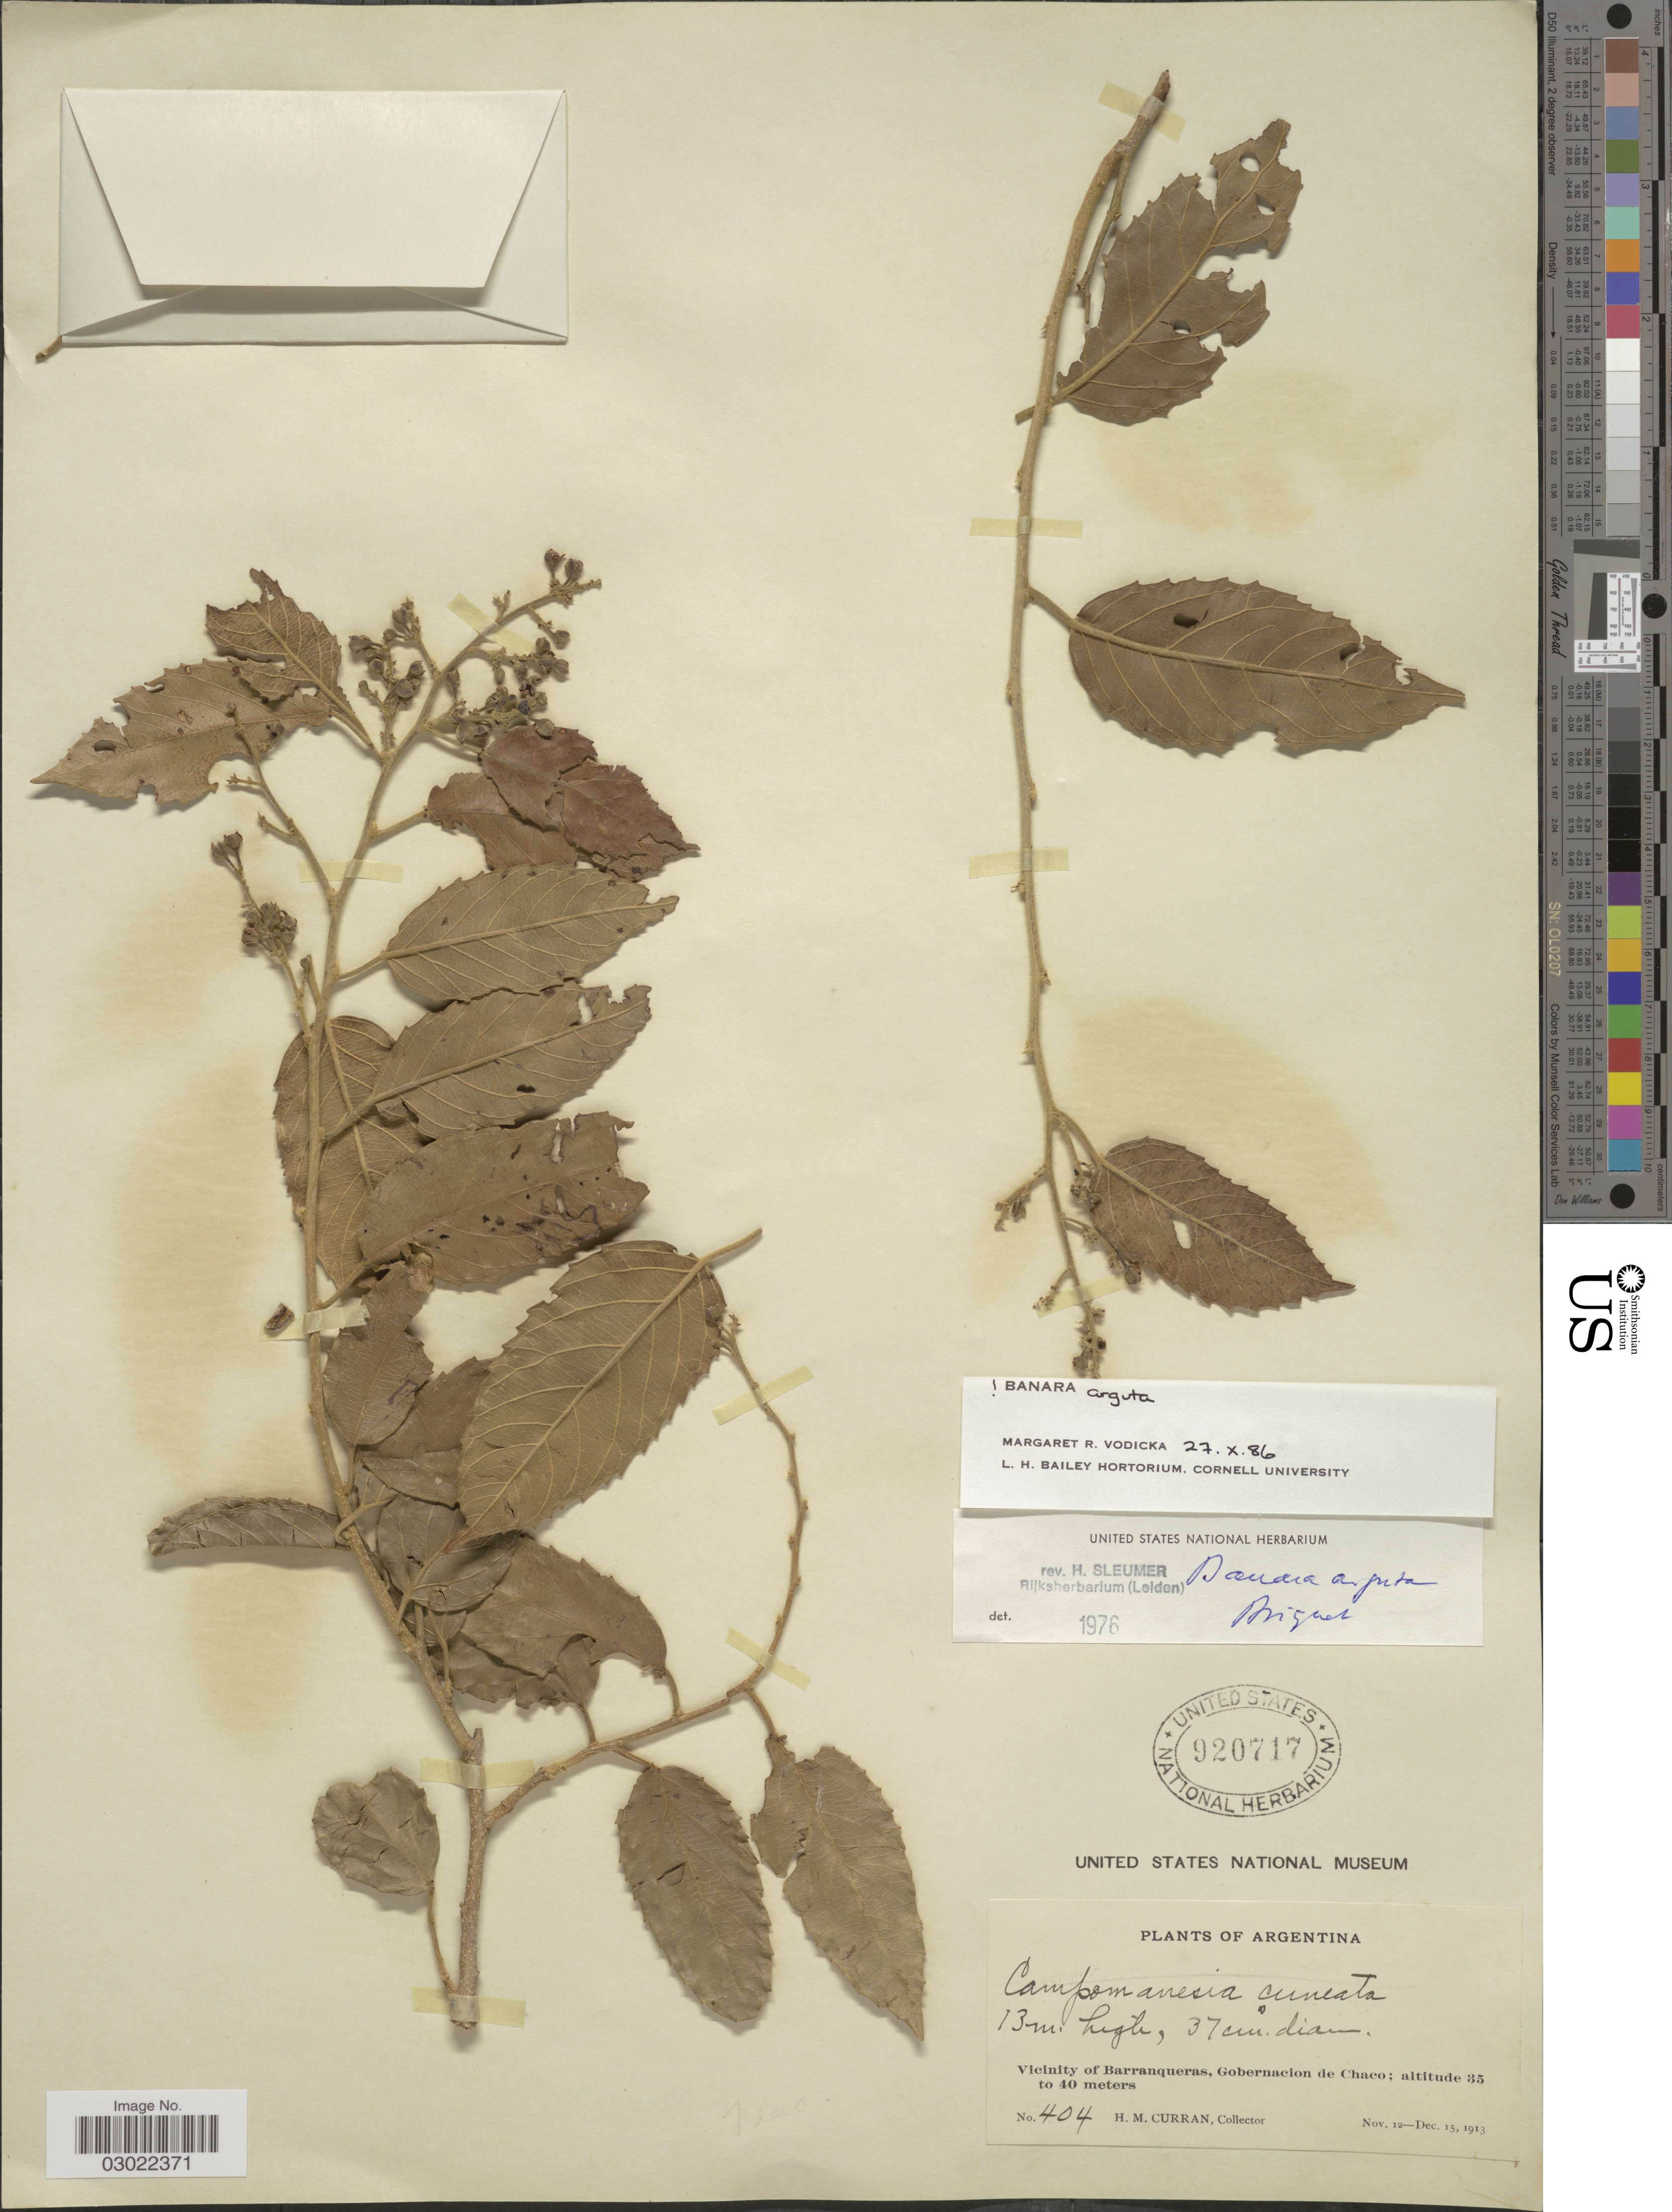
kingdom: Plantae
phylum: Tracheophyta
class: Magnoliopsida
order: Malpighiales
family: Salicaceae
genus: Banara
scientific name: Banara arguta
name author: Briq.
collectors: H. M. Curran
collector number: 404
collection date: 1913-11-12/1913-12-15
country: Argentina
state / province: Chaco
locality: Vicinity of Barranqueras, Gobernacion de Chaco.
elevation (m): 35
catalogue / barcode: US 920717